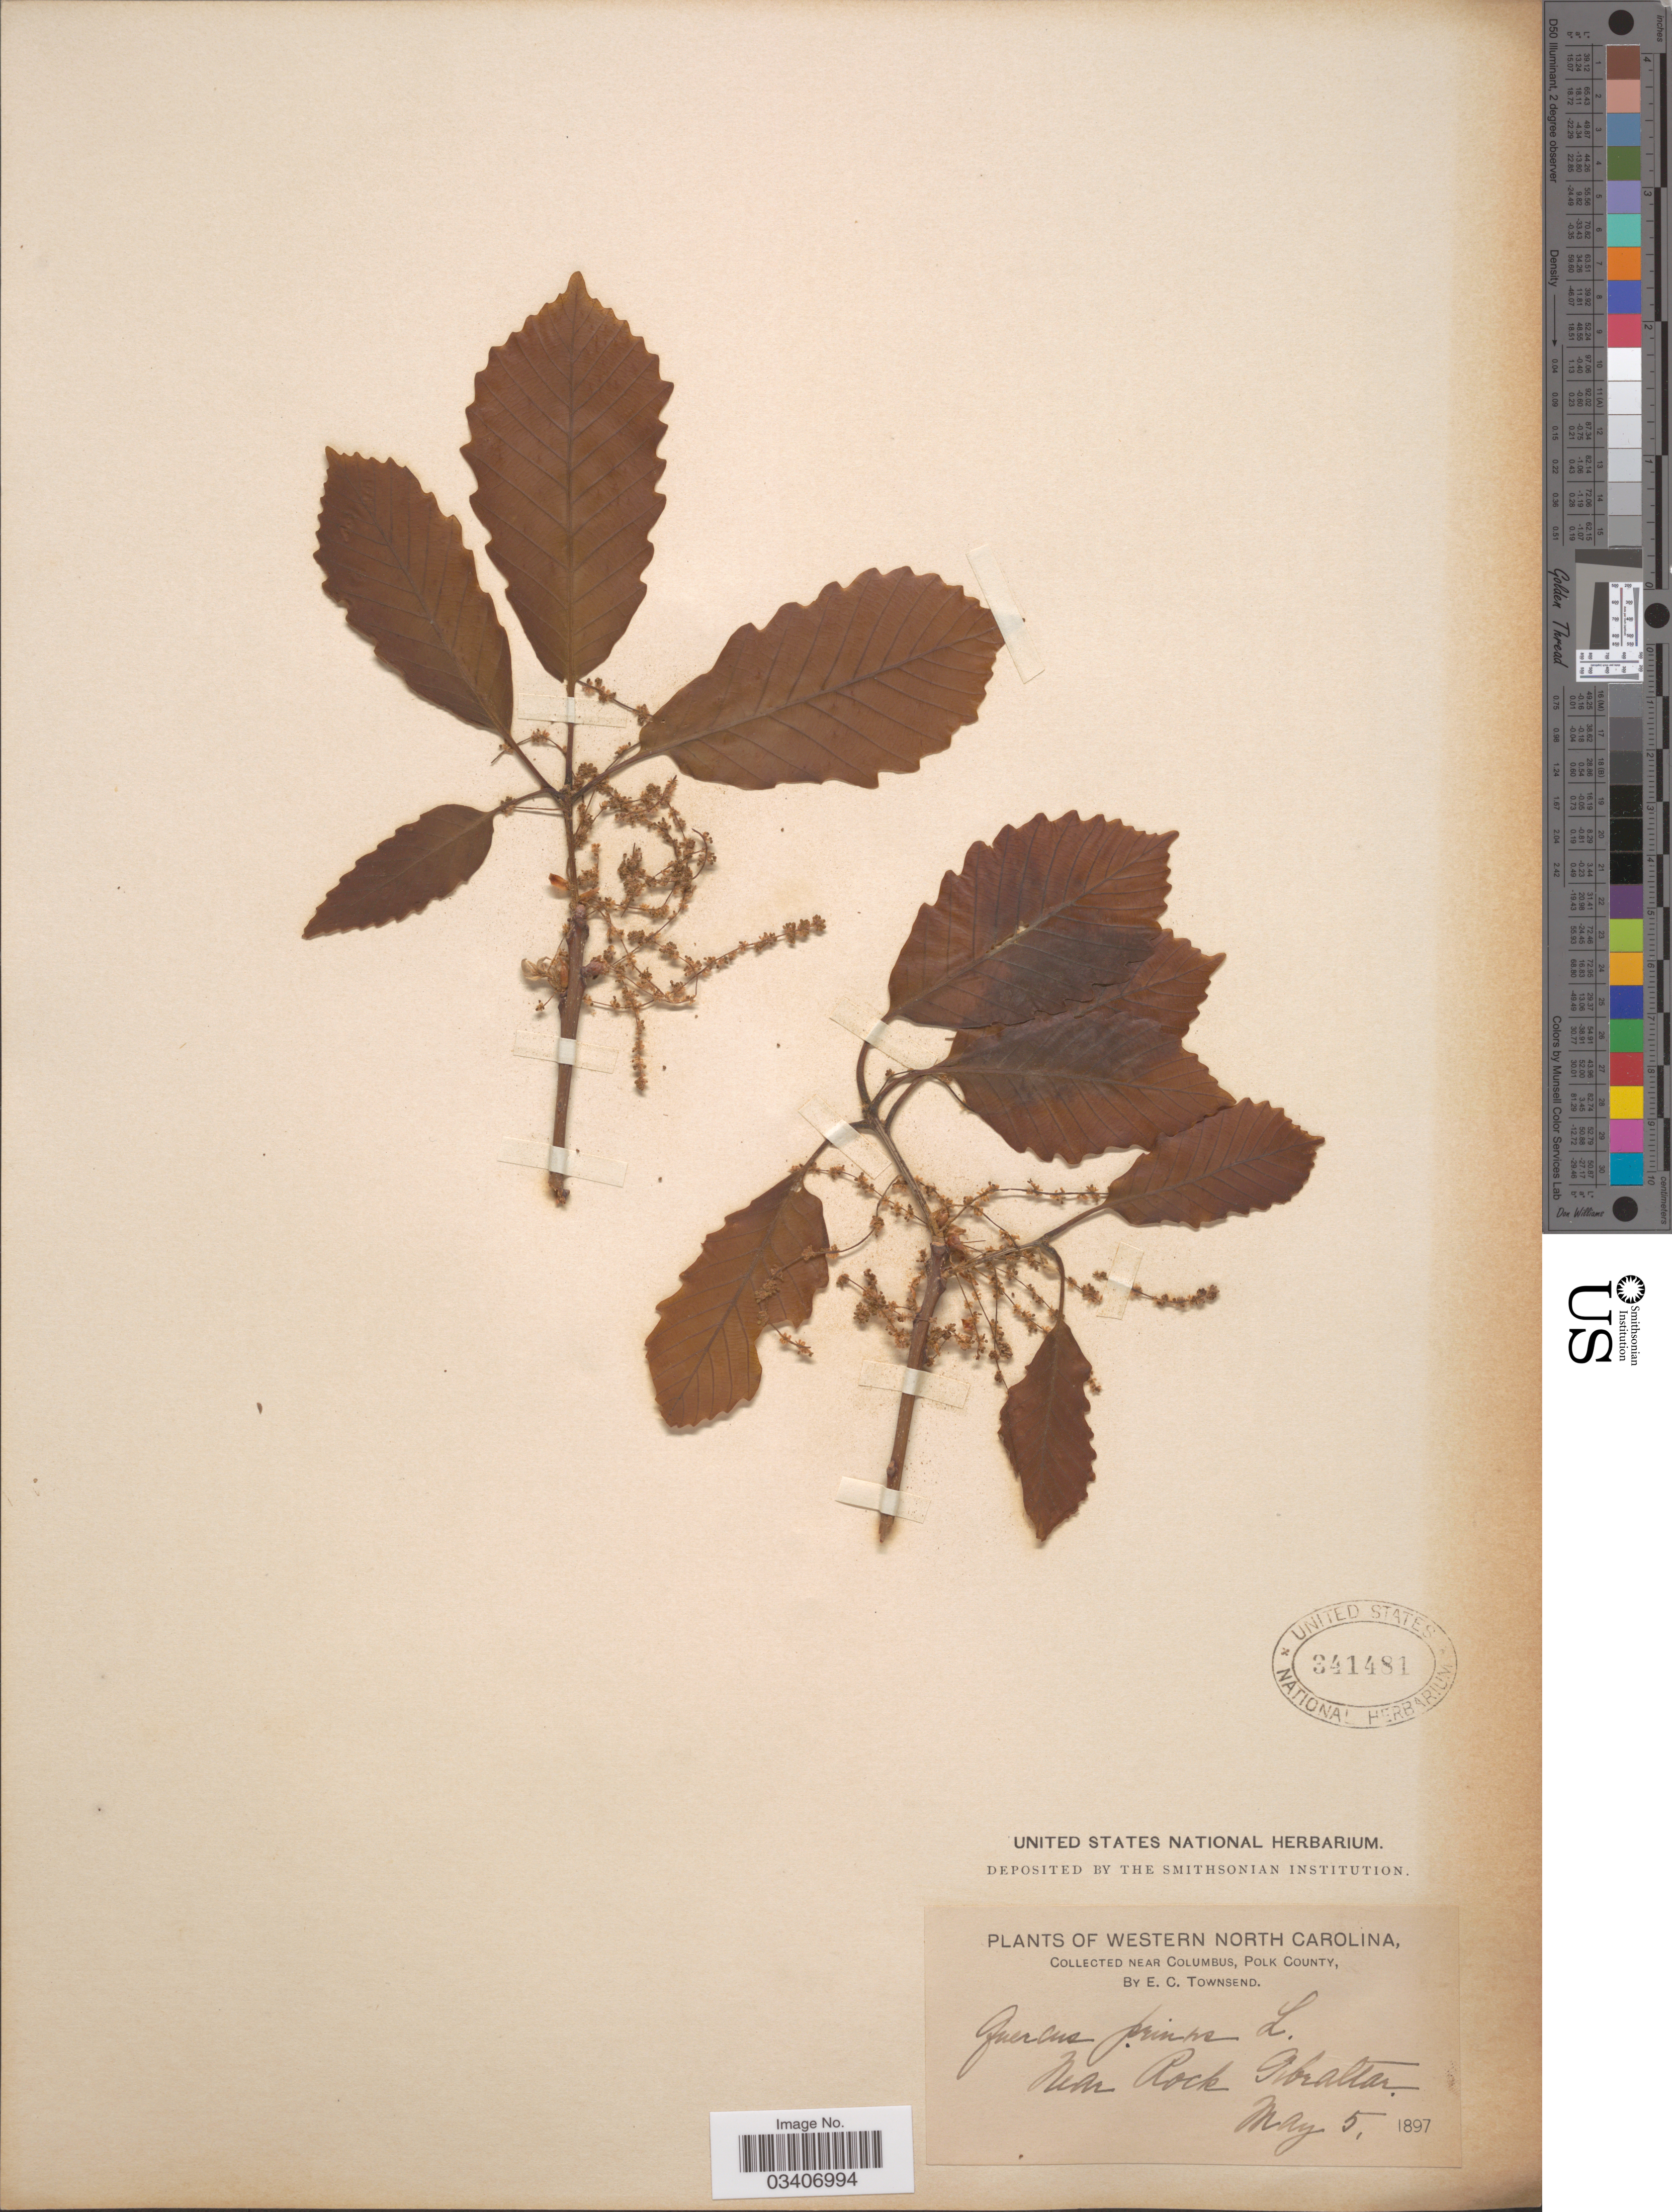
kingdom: Plantae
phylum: Tracheophyta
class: Magnoliopsida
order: Fagales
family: Fagaceae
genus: Quercus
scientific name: Quercus montana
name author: Willd.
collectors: E. C. Townsend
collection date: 1897-05-05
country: United States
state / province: North Carolina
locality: Western North Carolina. Near Columbus, Polk County. Near Rock Gibraltar.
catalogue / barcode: US 341481